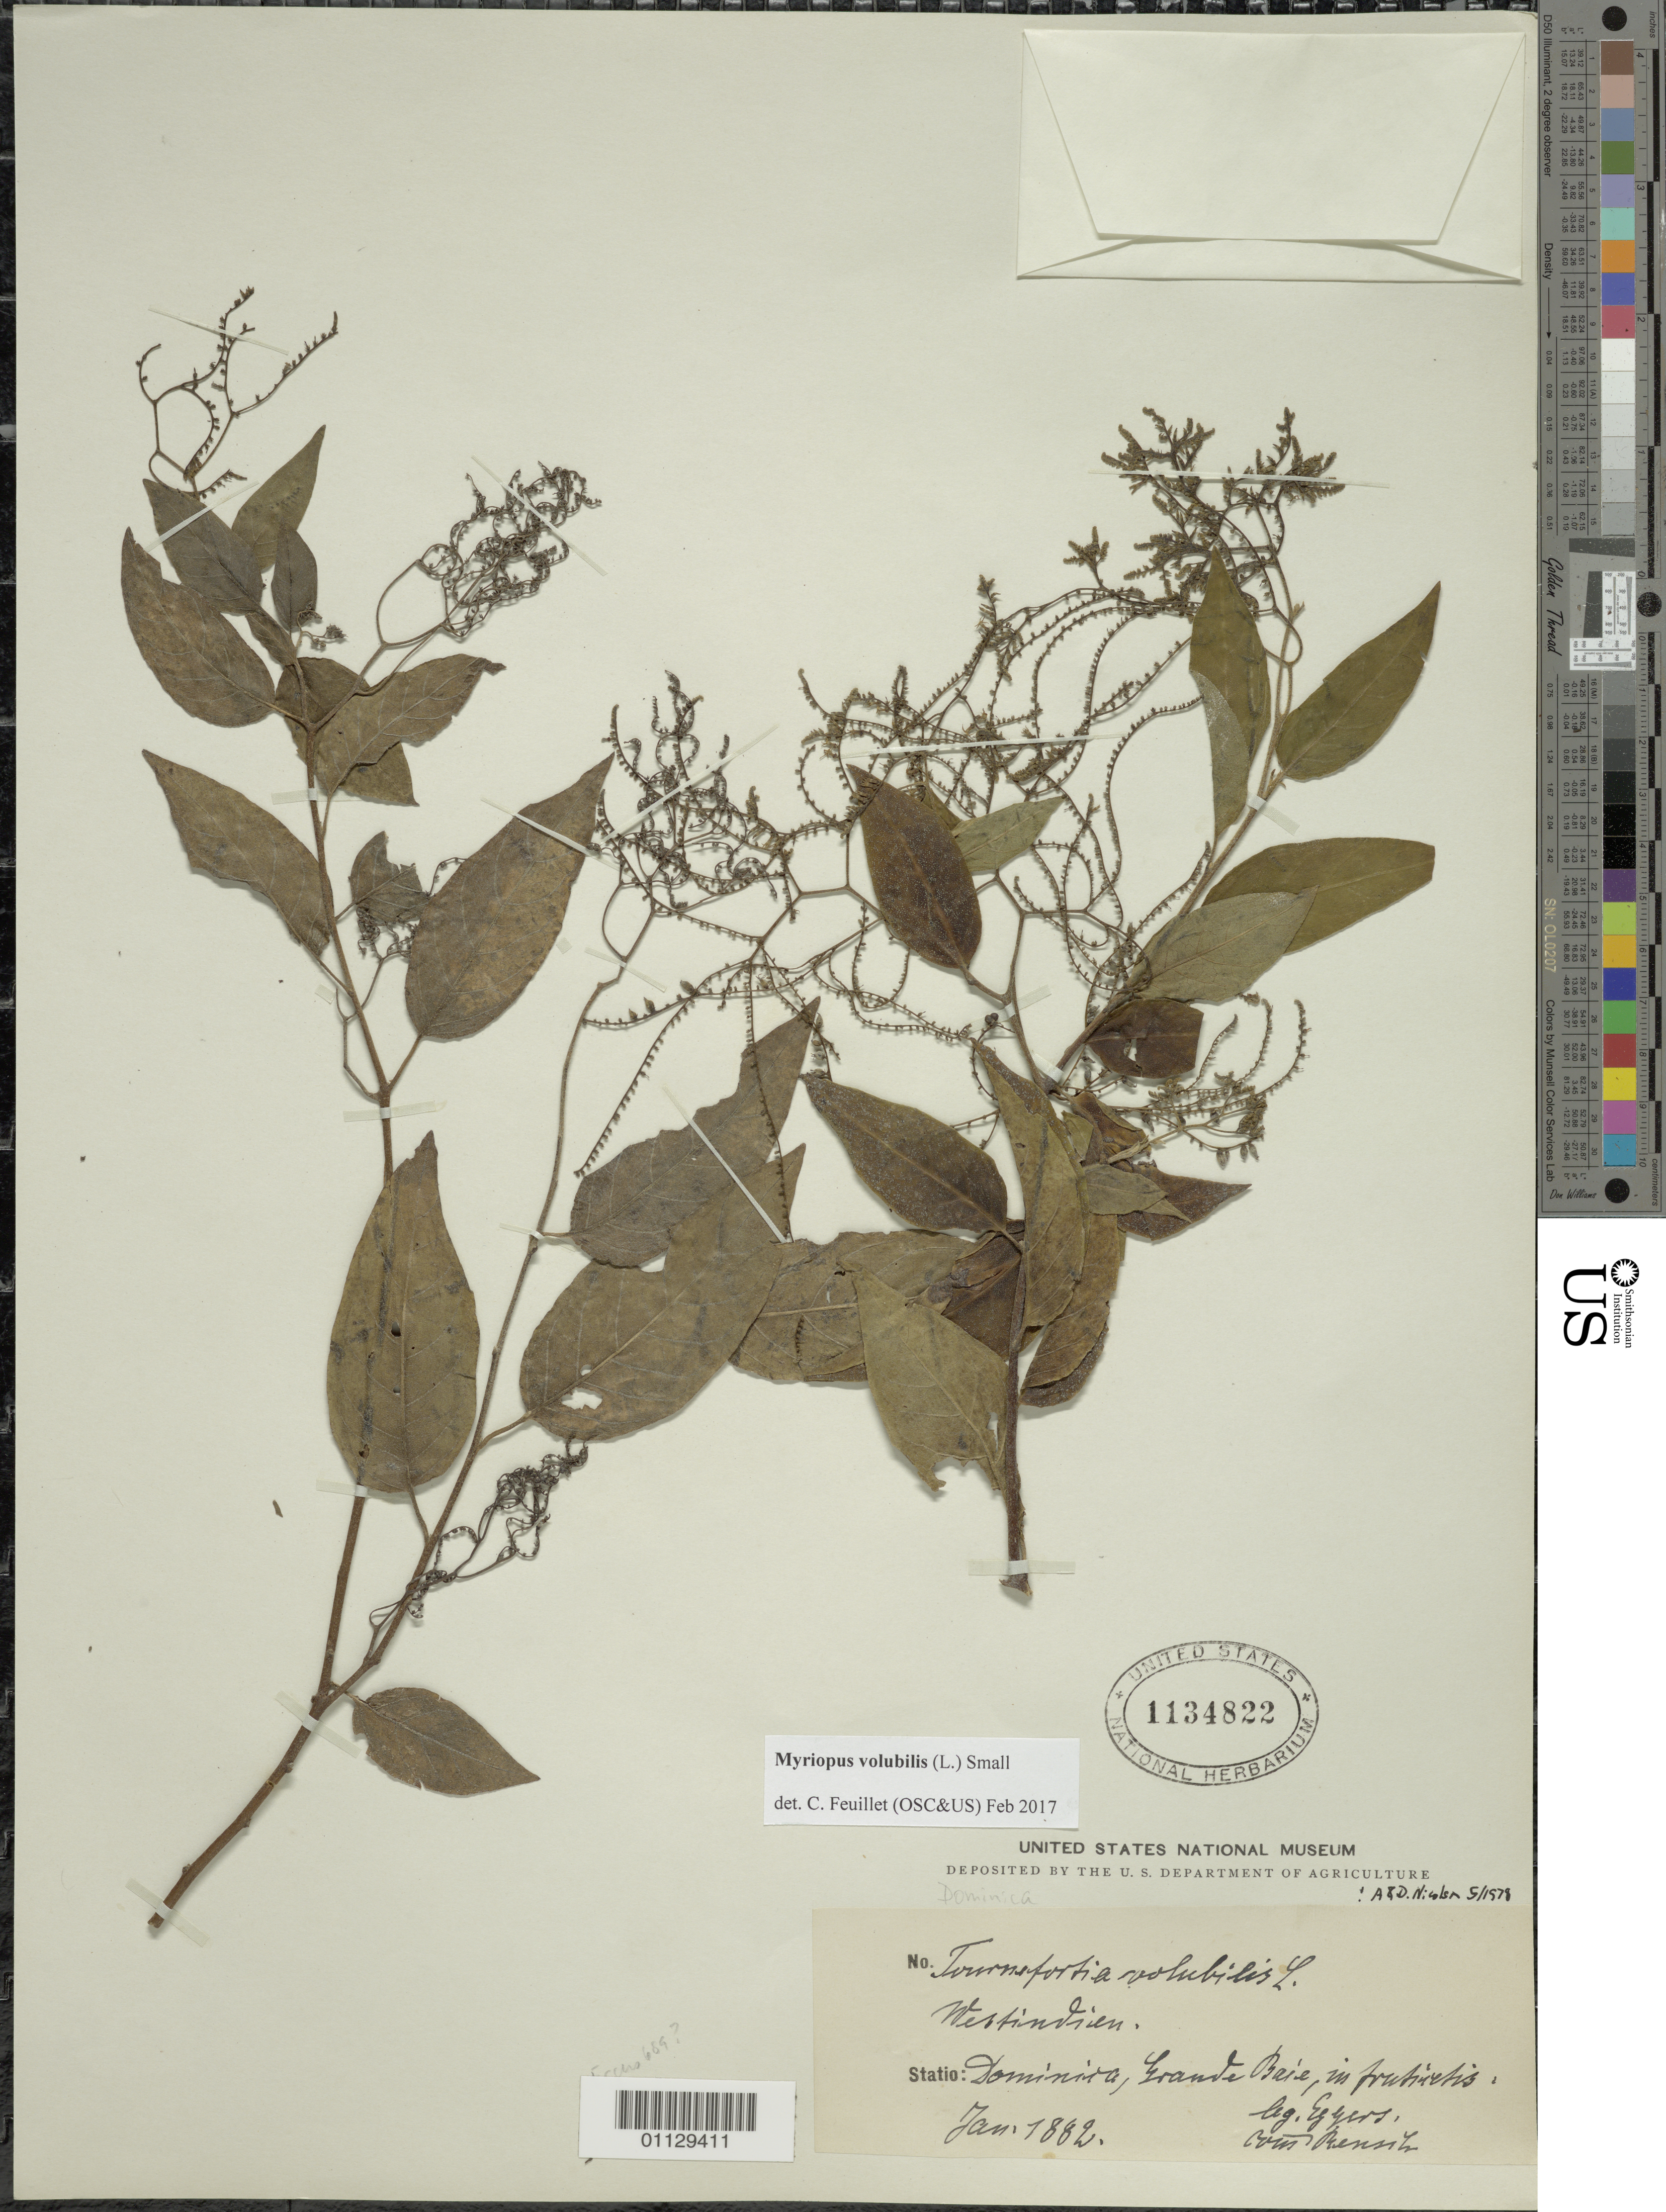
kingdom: Plantae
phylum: Tracheophyta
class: Magnoliopsida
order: Boraginales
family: Heliotropiaceae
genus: Myriopus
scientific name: Myriopus volubilis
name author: (L.) Small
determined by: Feuillet, C.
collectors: H. F. A. von Eggers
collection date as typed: Jan 1882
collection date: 1882-01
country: Dominica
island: Dominica I.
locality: Grande Baie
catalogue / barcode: US 1134822